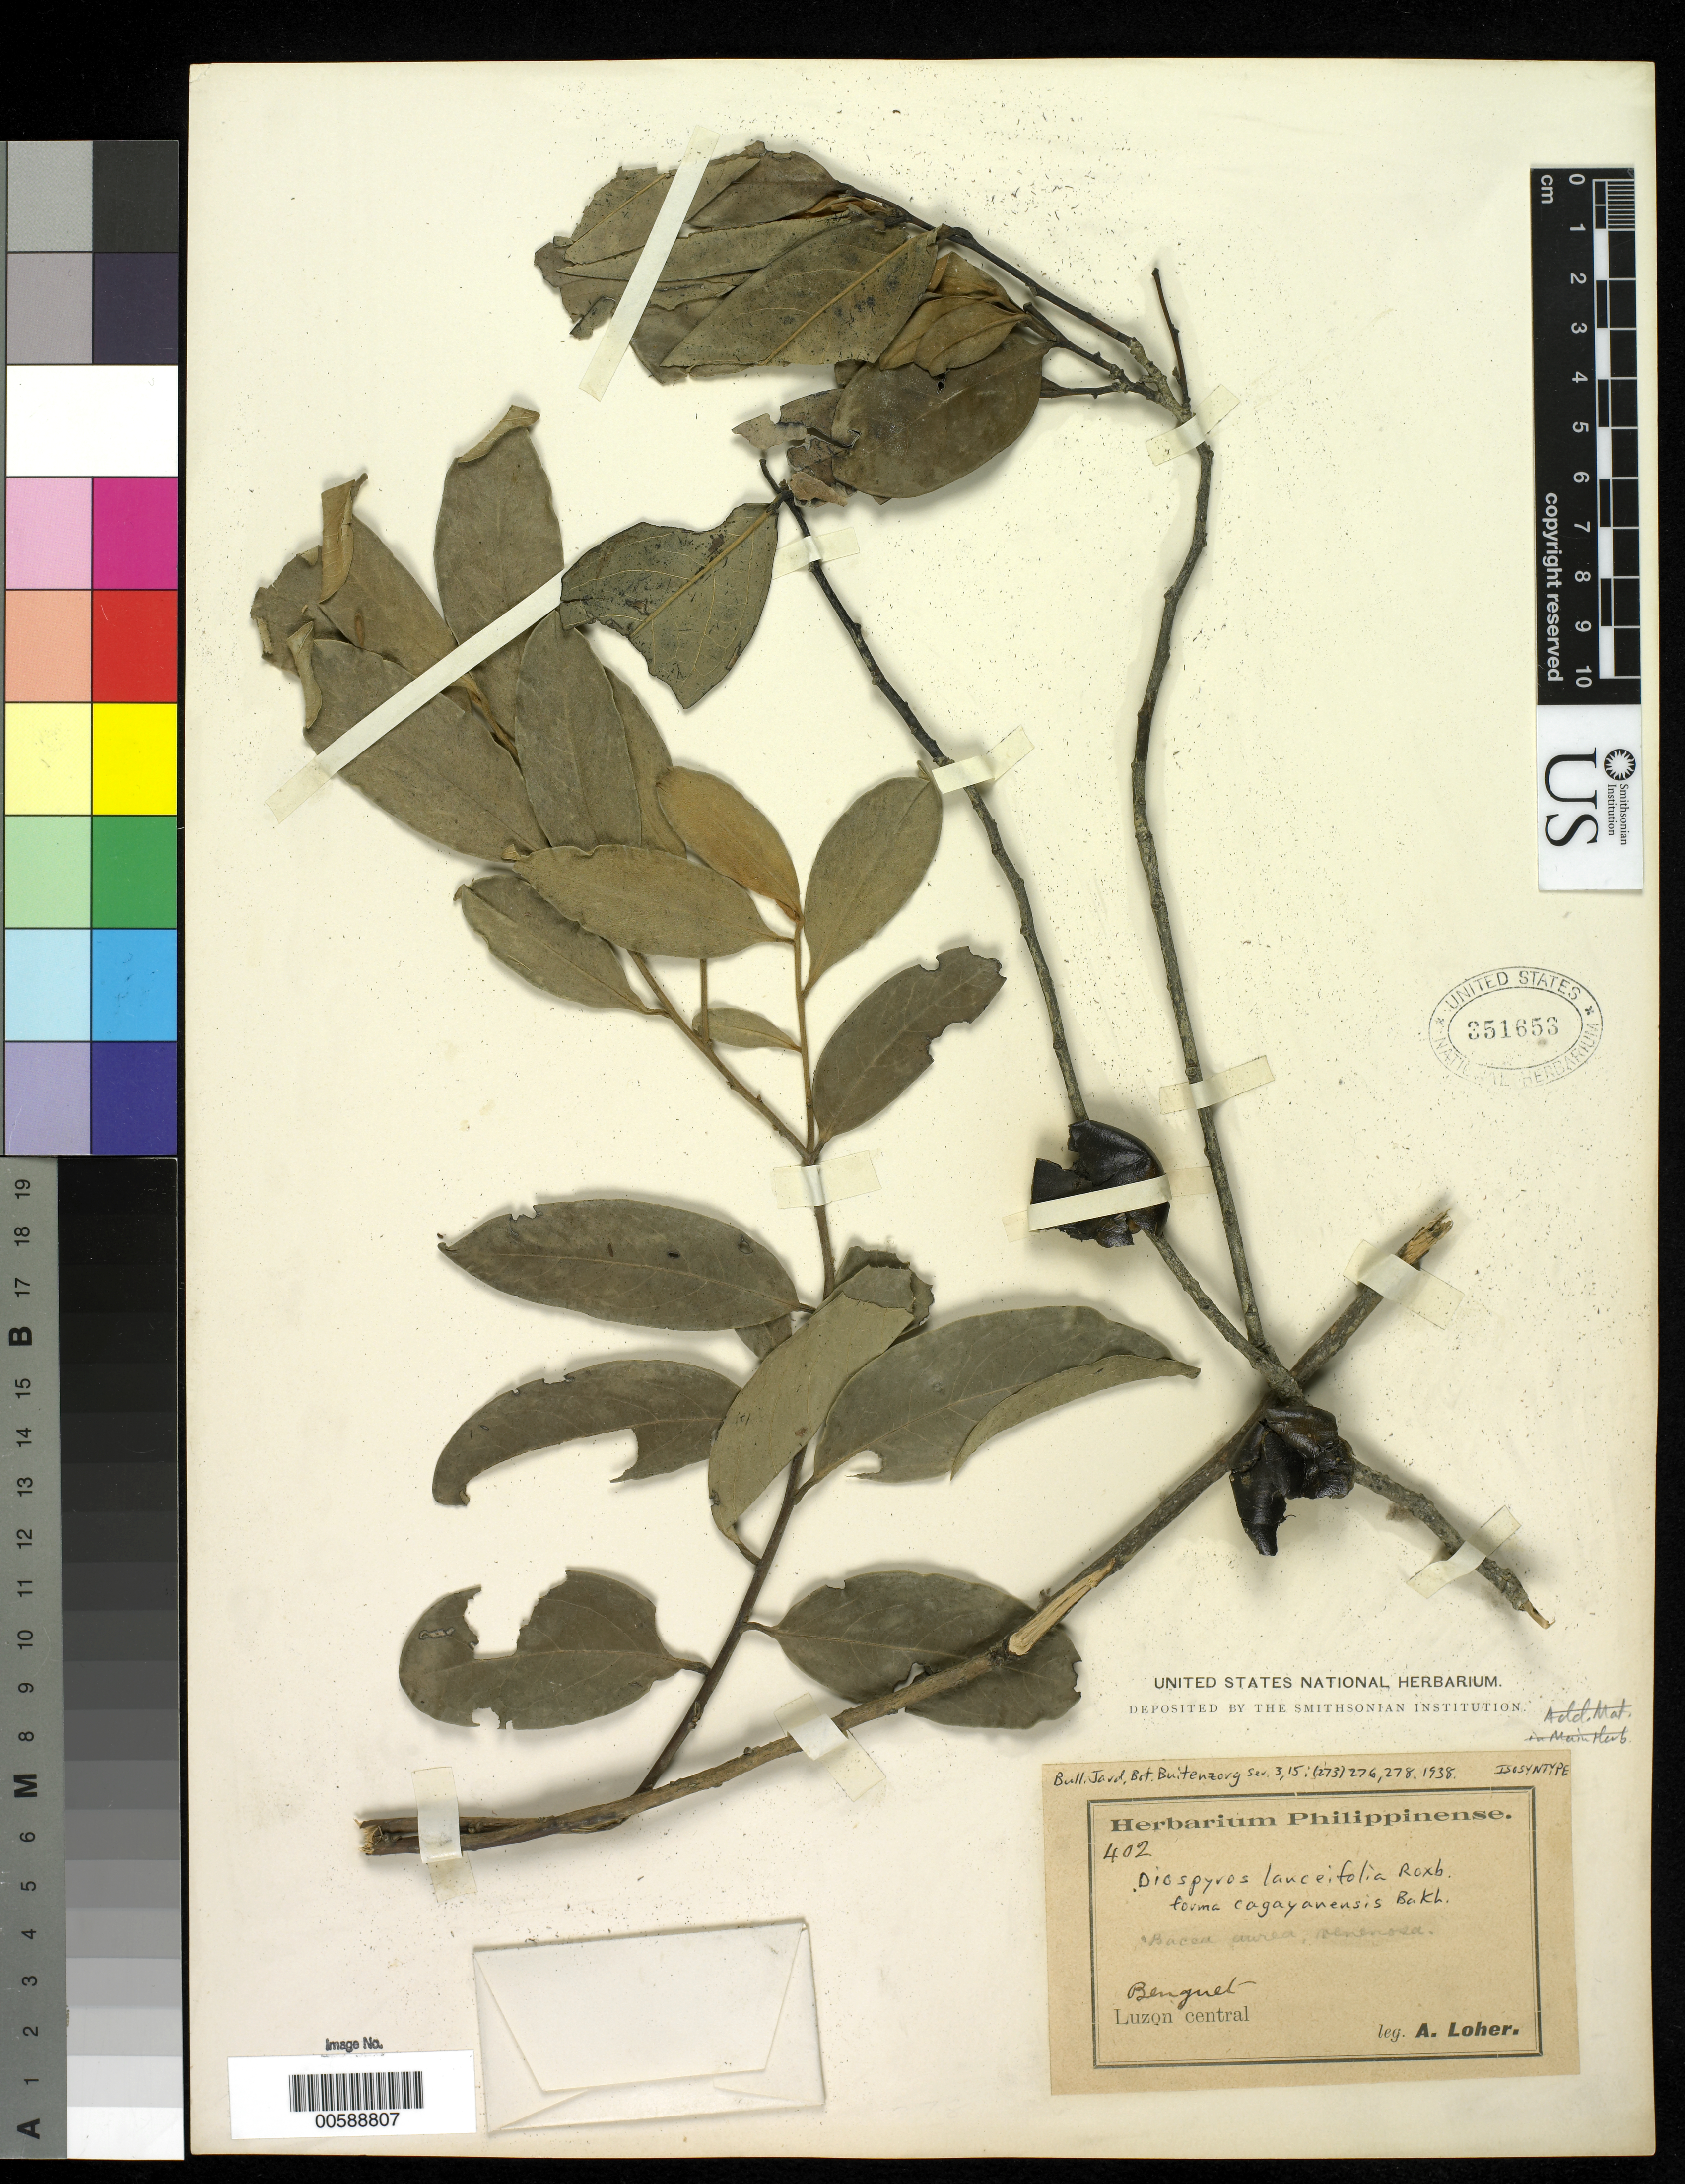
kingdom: Plantae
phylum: Tracheophyta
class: Magnoliopsida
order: Ericales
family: Ebenaceae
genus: Diospyros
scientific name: Diospyros lanceifolia f. cagayanensis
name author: Bakh.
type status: Isosyntype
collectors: A. Loher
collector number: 402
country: Philippines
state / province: Cordillera (Administrative Region)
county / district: Benguet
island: Luzon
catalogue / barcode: US 351653